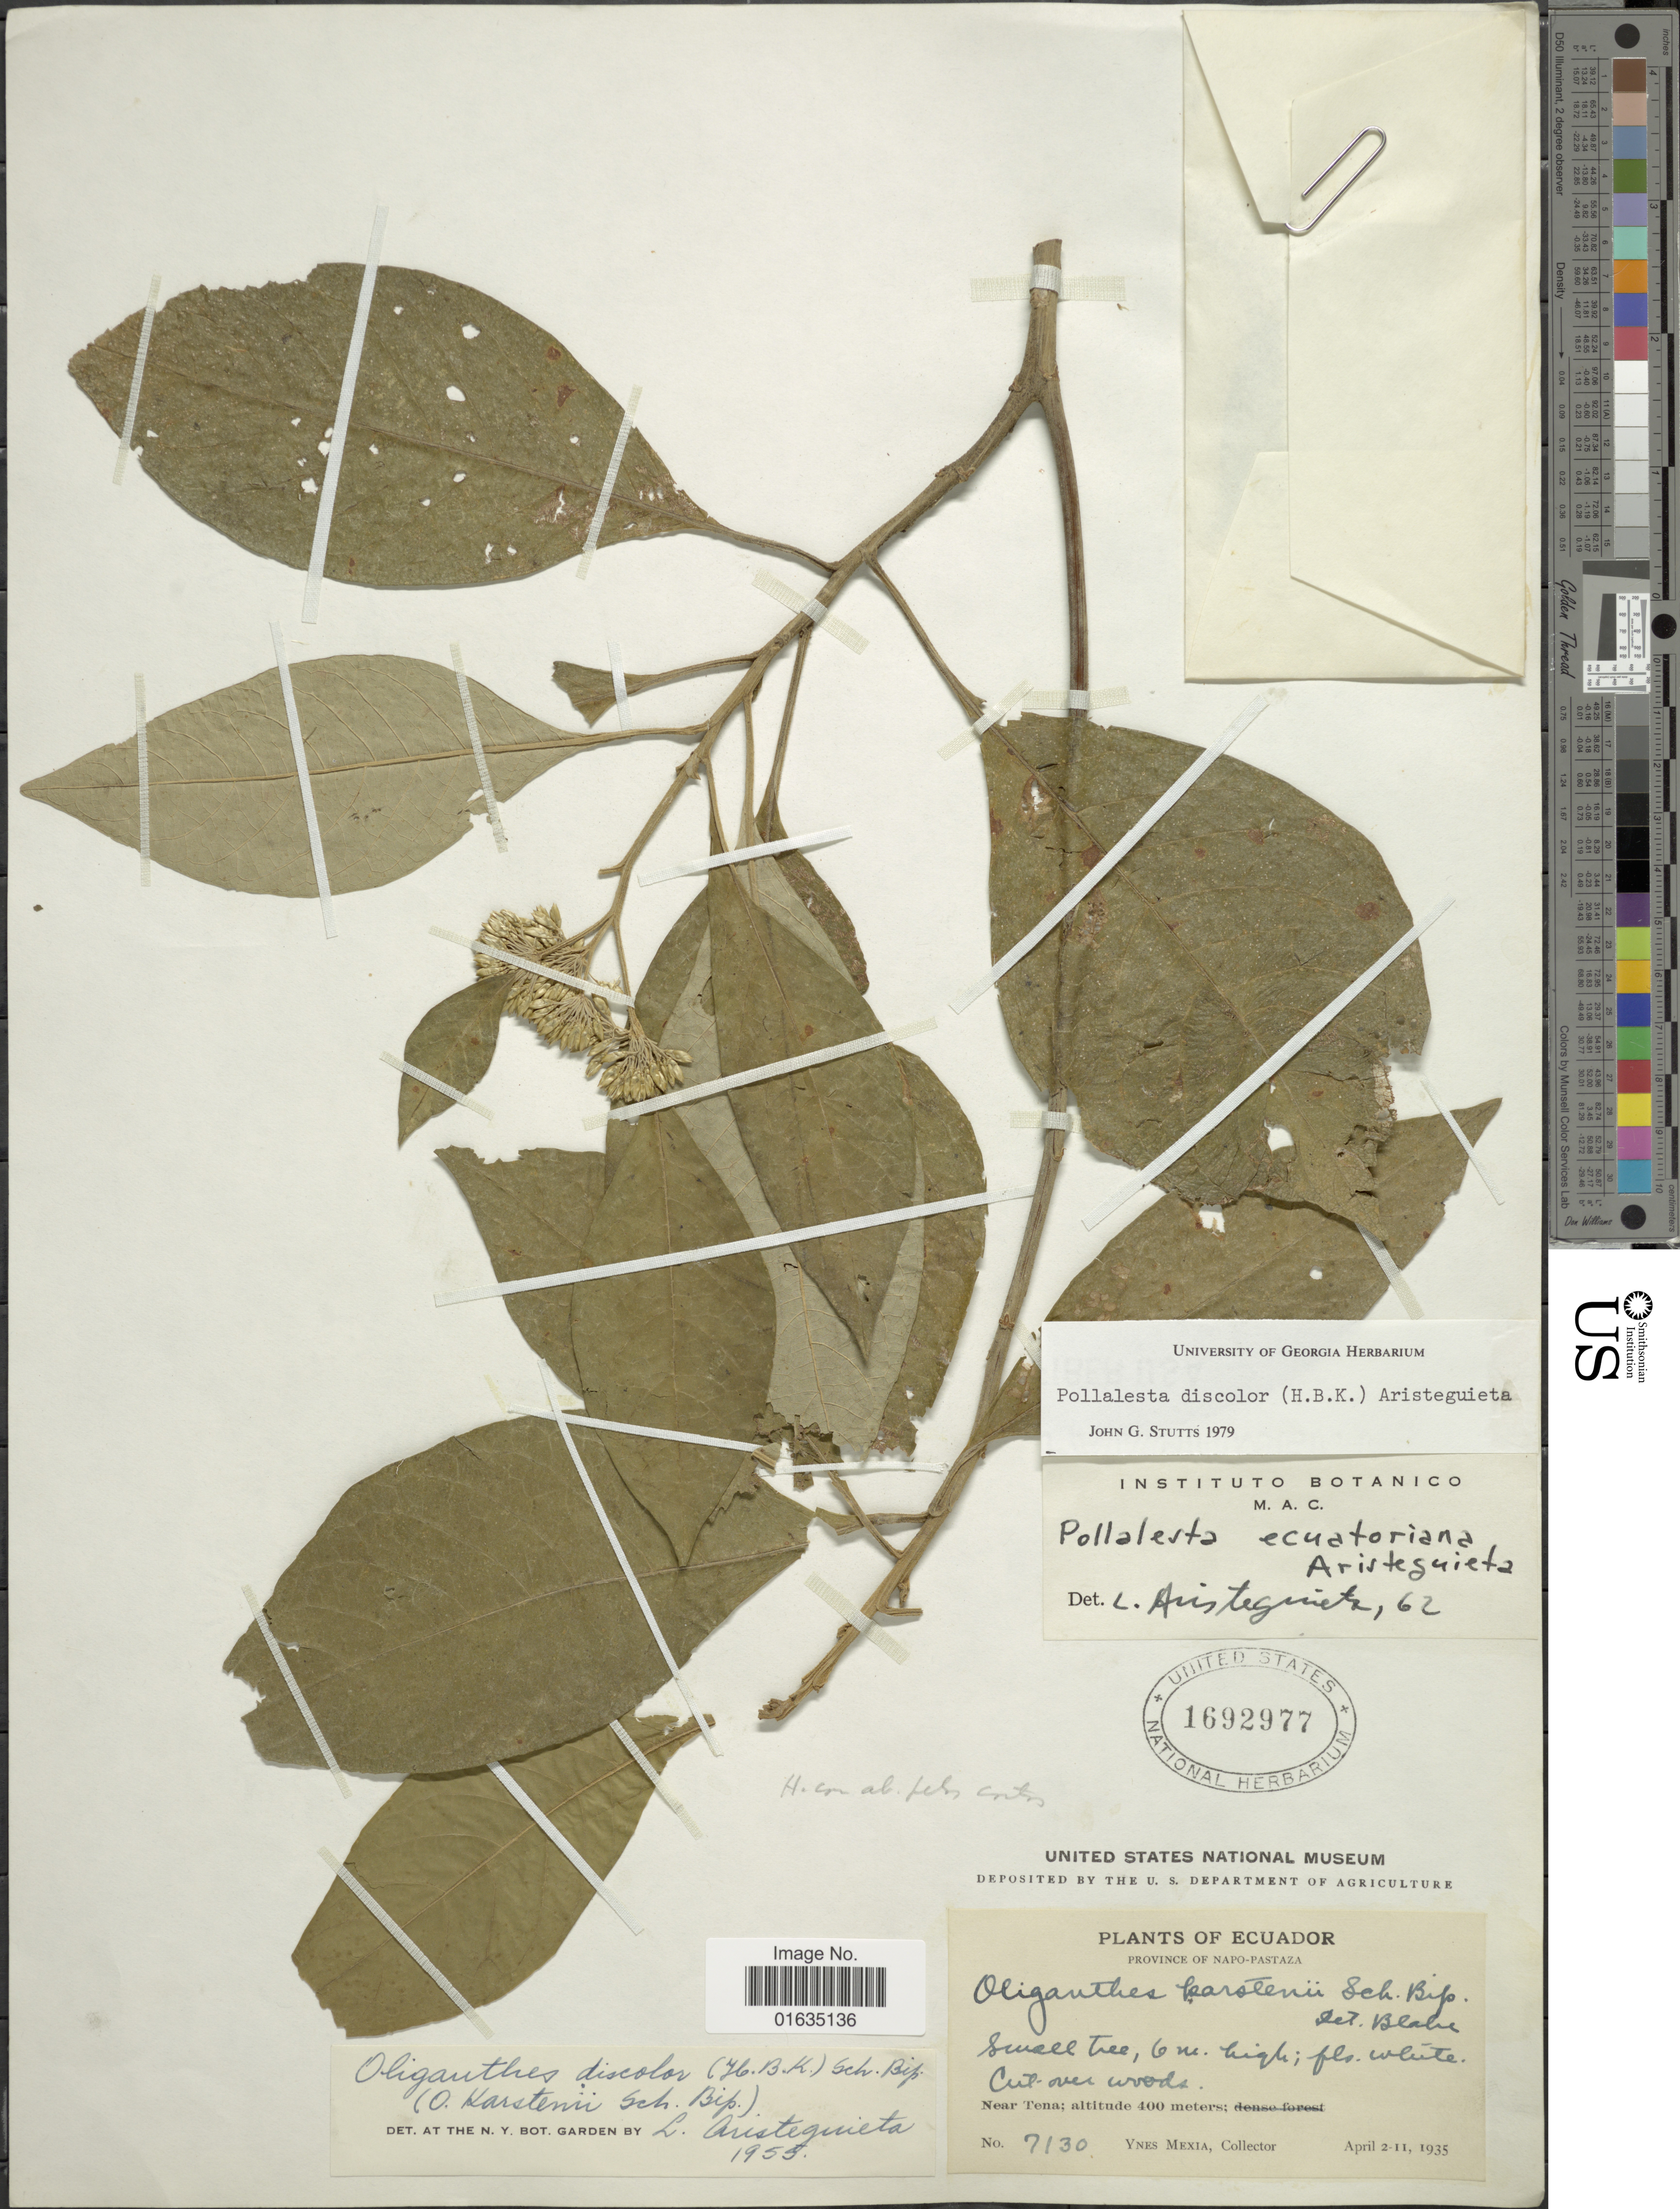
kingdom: Plantae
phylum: Tracheophyta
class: Magnoliopsida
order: Asterales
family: Asteraceae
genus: Pollalesta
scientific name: Pollalesta discolor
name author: (Kunth) Aristeg.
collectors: Y. Mexia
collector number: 7130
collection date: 1935-04-02/1935-04-11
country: Ecuador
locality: Province of Napo-Pastaza, near Tena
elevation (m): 400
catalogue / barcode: US 1692977